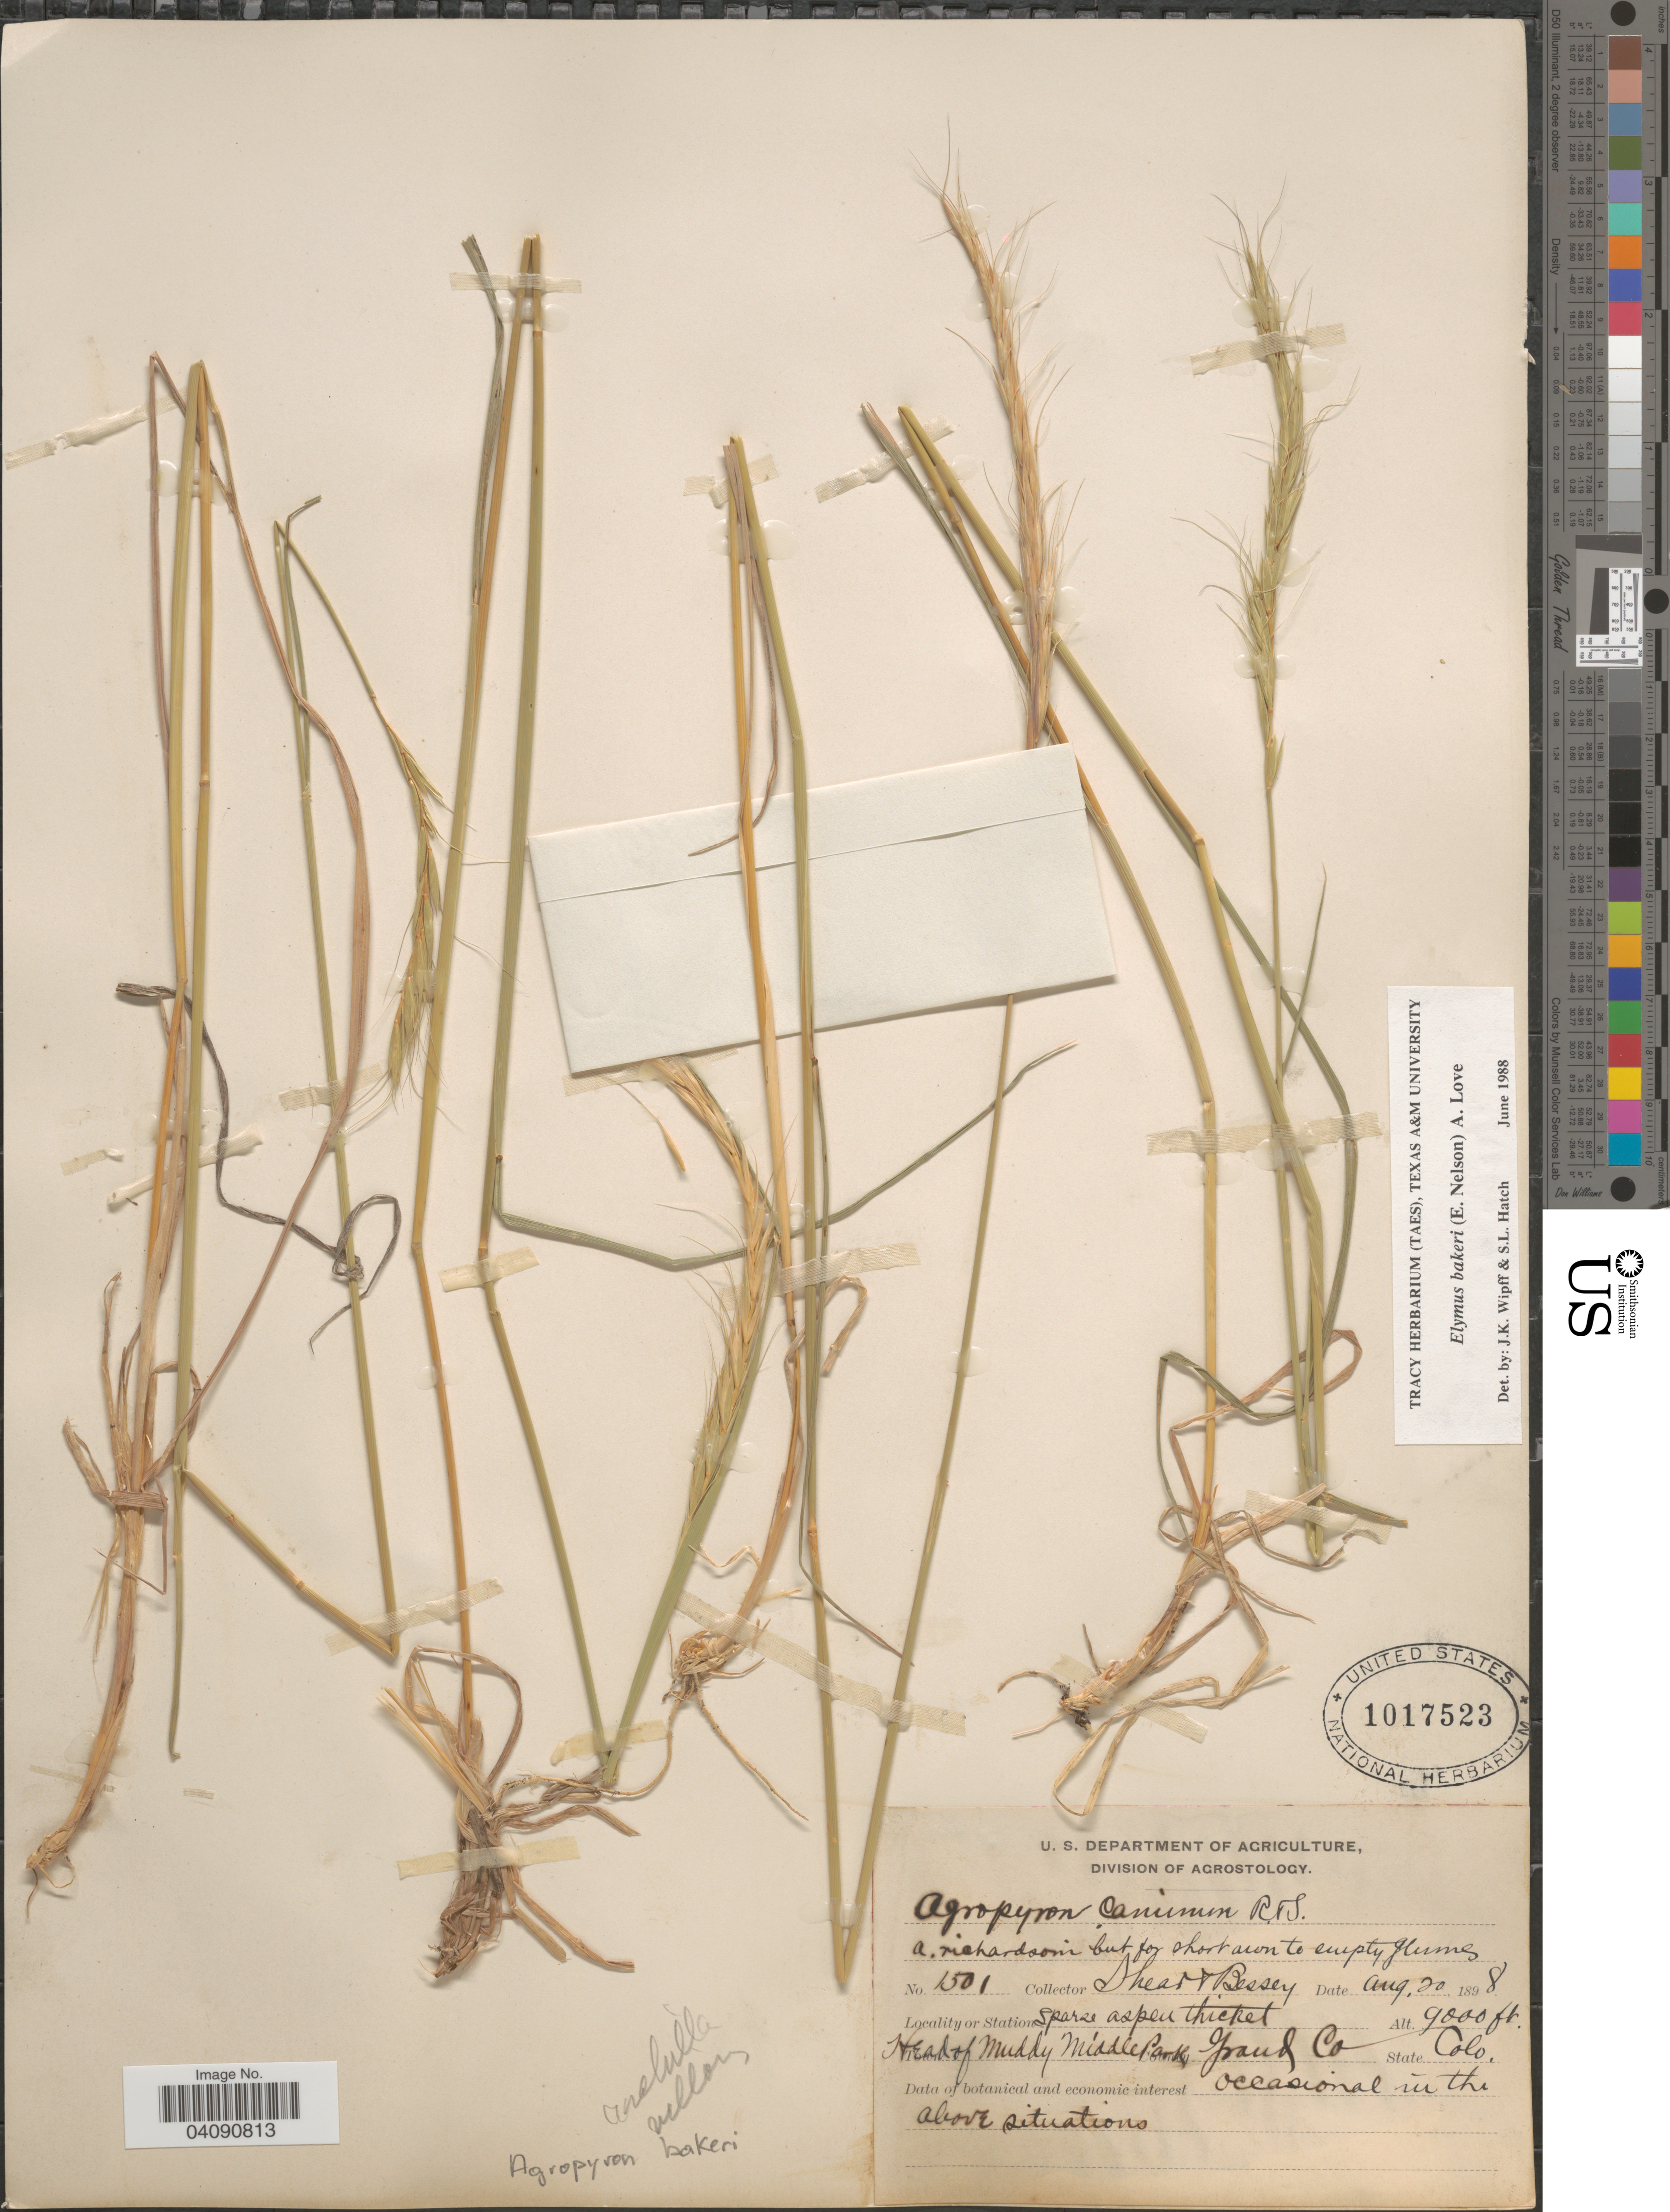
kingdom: Plantae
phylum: Tracheophyta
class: Liliopsida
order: Poales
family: Poaceae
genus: Elymus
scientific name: Elymus bakeri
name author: (E.E. Nelson) Á. Löve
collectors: -- Shear & -. Bessey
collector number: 1501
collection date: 1898-08-20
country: United States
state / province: Colorado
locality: Sparse aspen thicket. Head of Muddy Middle Park. Grand Co.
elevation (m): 2743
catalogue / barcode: US 1017523